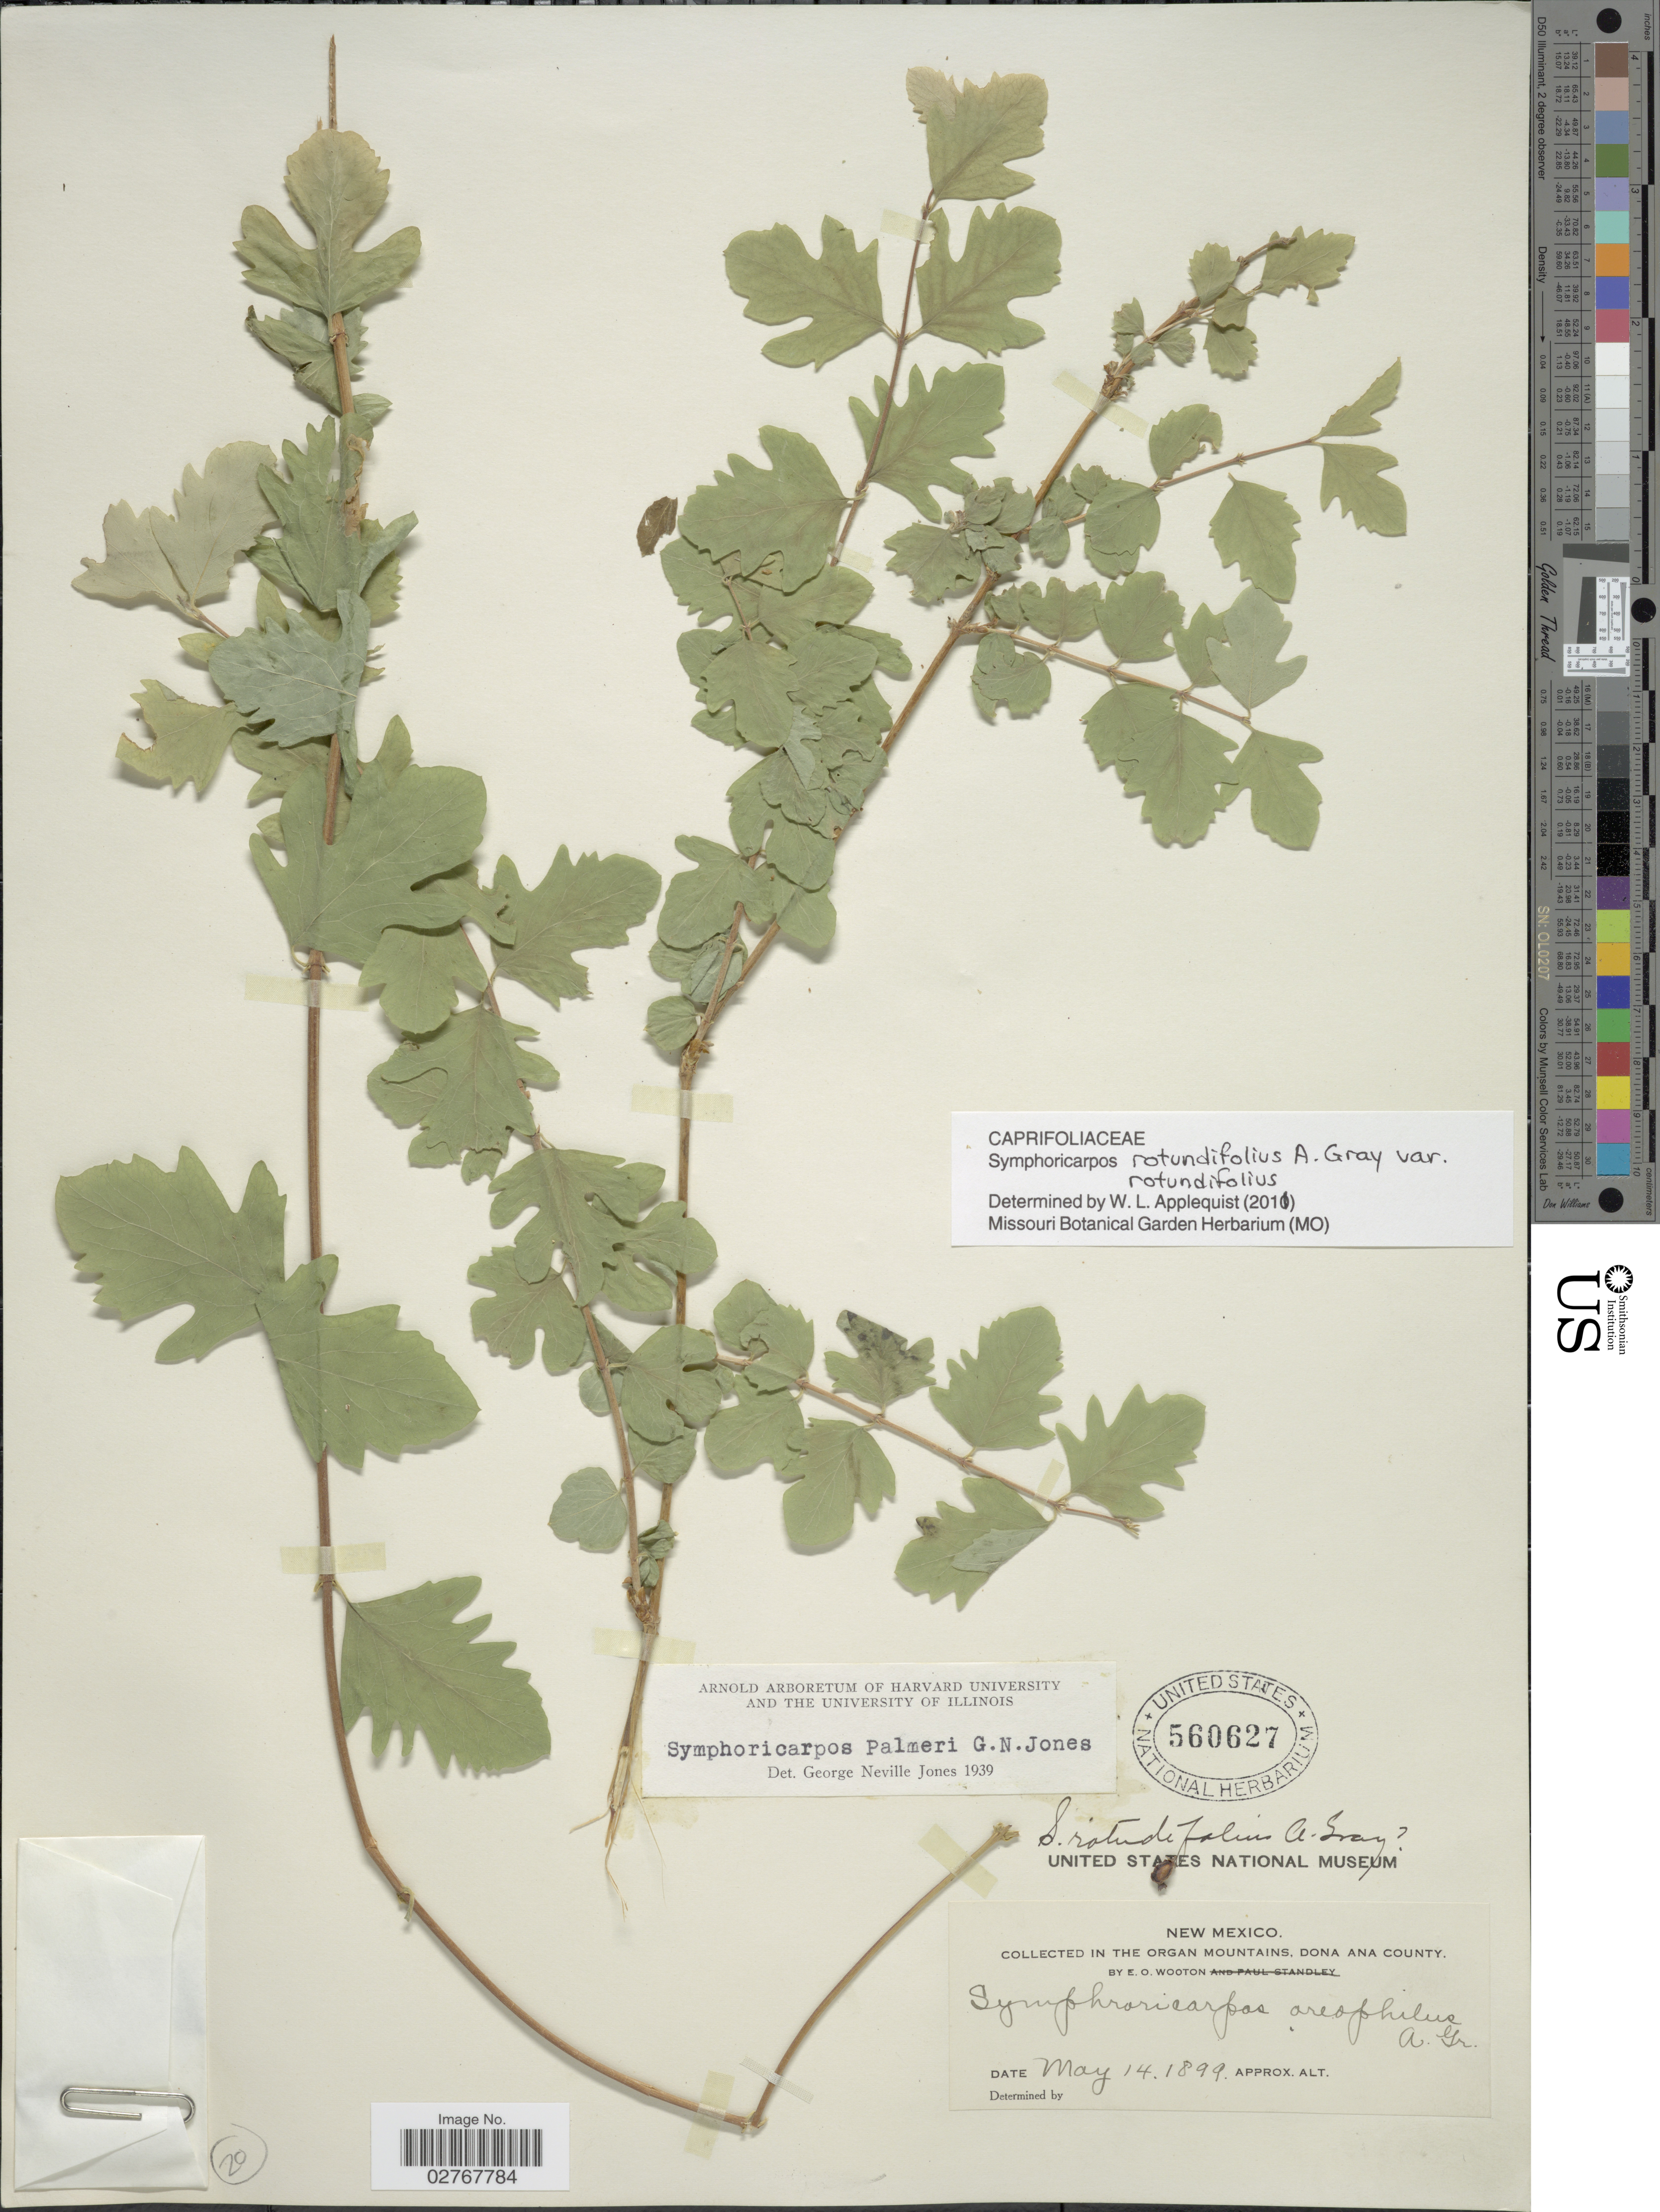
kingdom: Plantae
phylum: Tracheophyta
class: Magnoliopsida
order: Dipsacales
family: Caprifoliaceae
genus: Symphoricarpos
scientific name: Symphoricarpos rotundifolius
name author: A. Gray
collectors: E. O. Wooton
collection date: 1899-05-14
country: United States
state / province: New Mexico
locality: In the Organ Mountains, Dona Ana County.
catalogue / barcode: US 560627